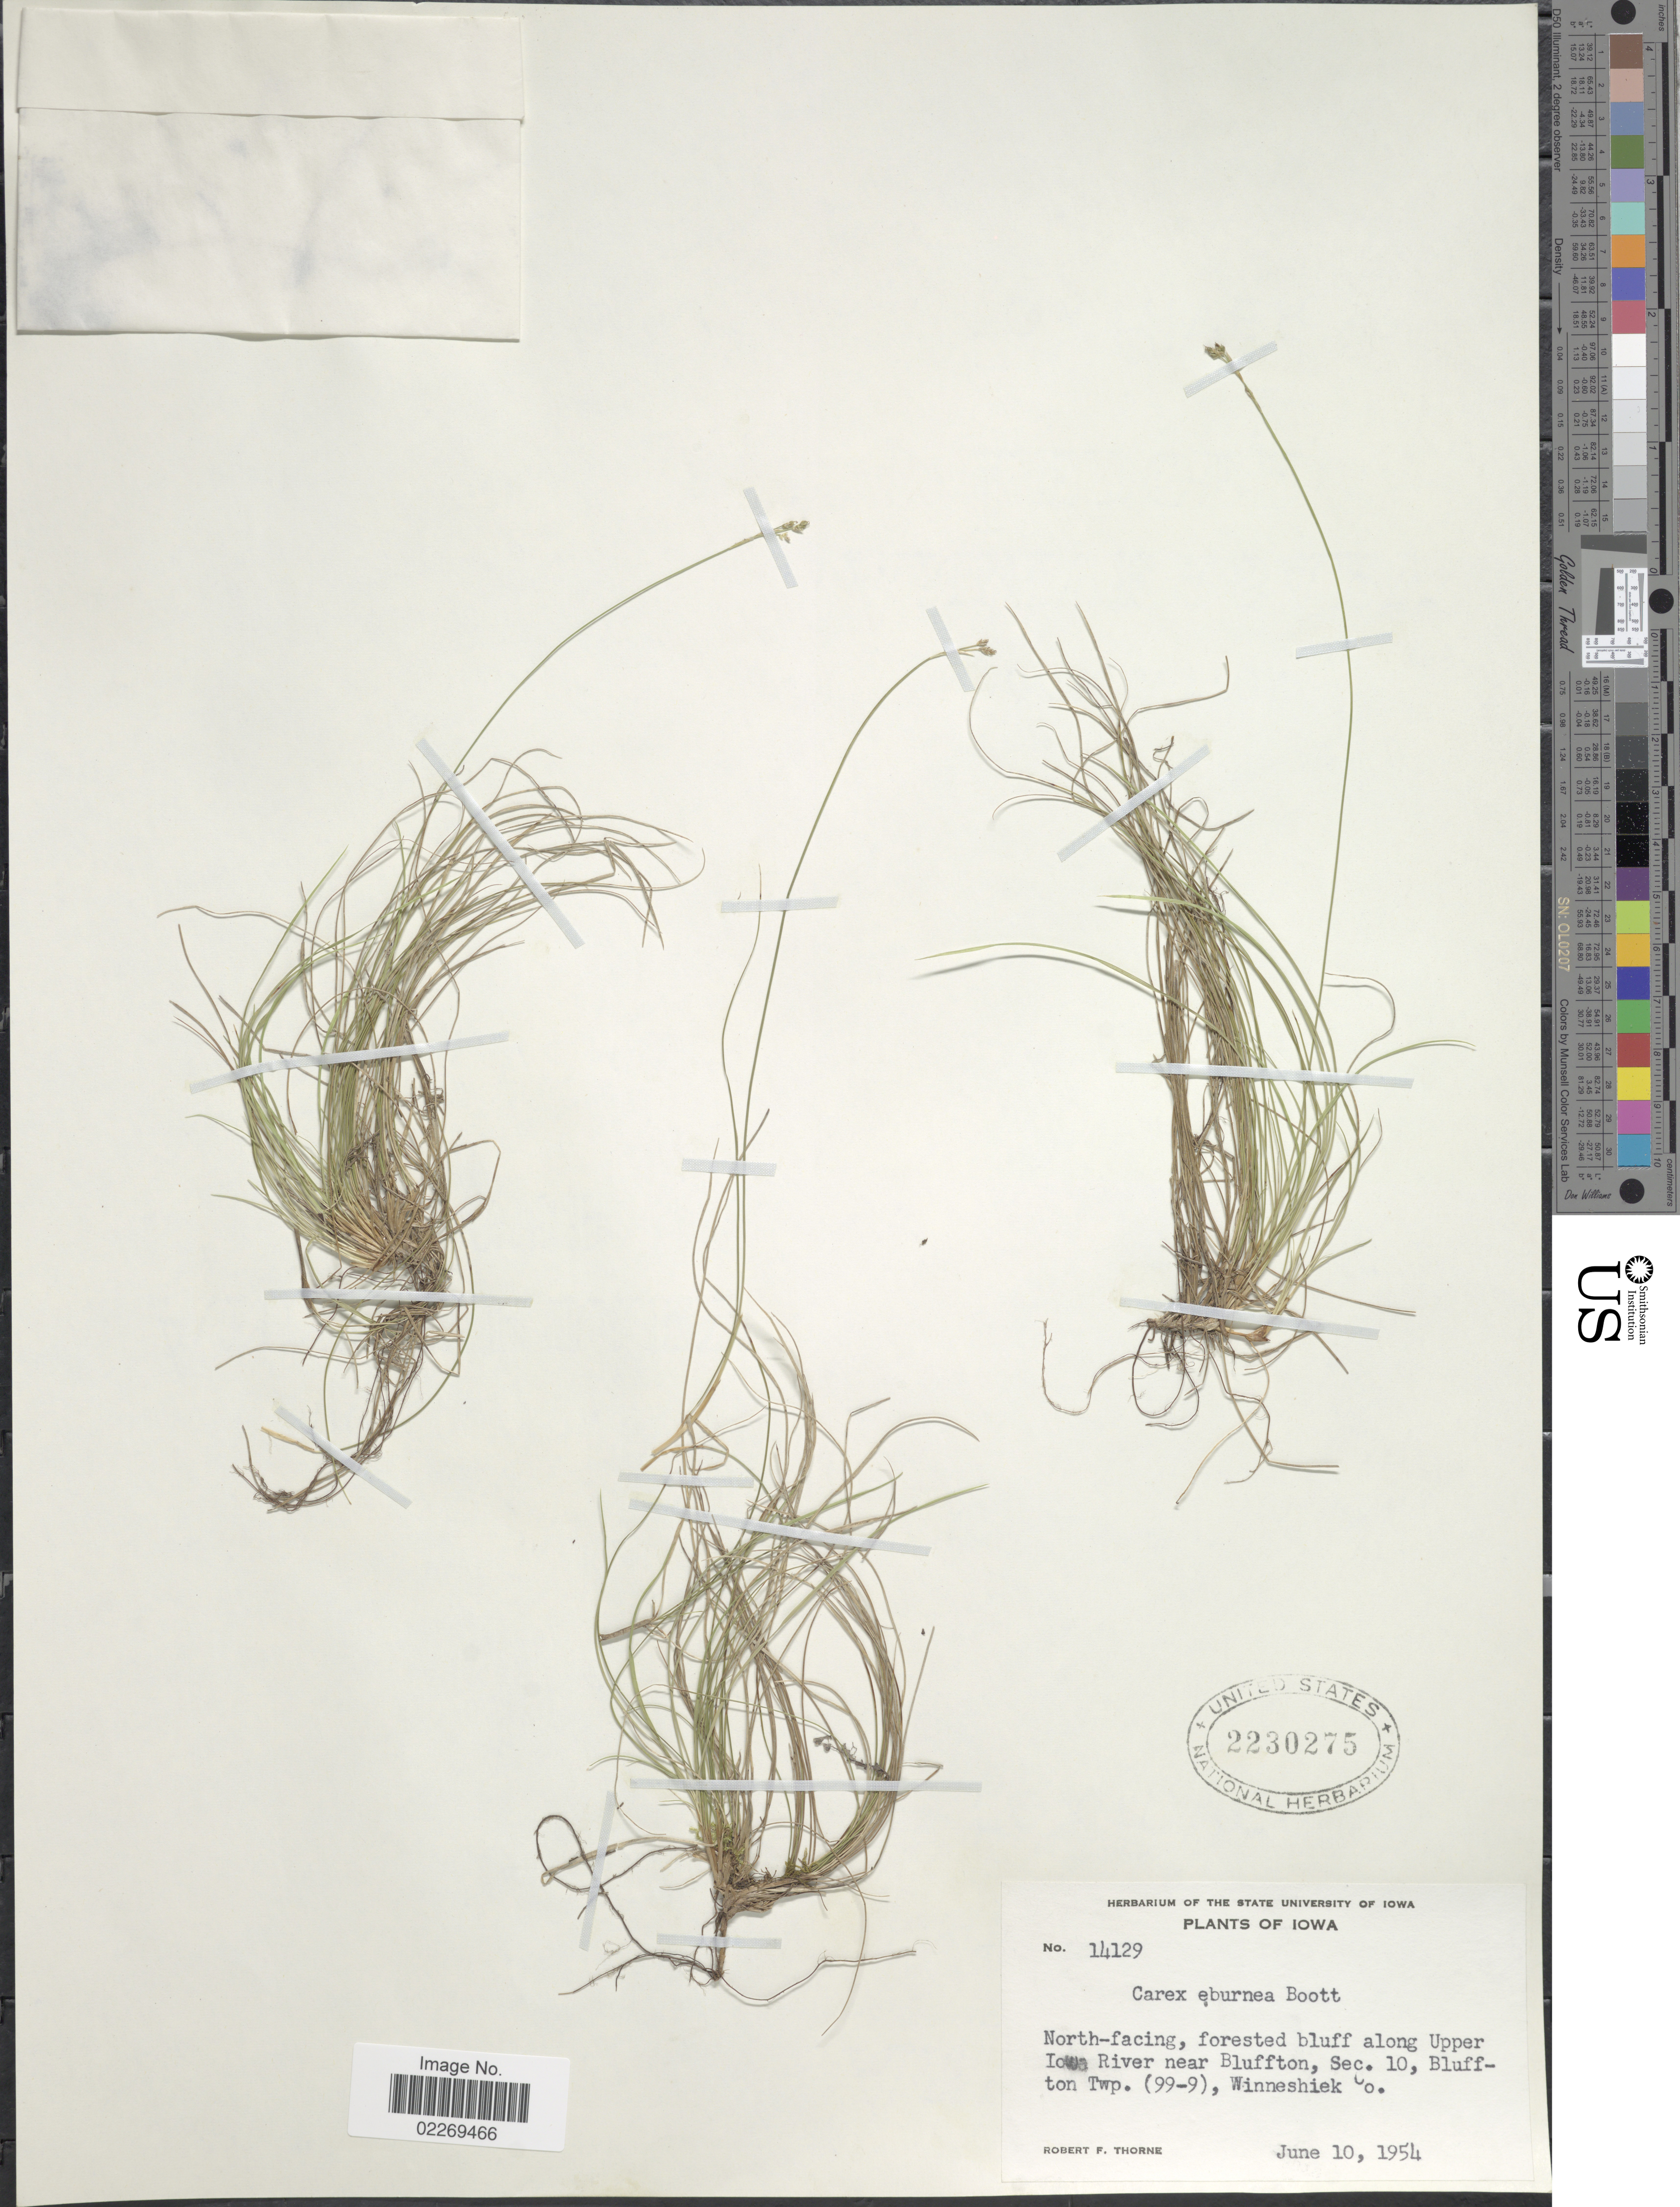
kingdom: Plantae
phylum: Tracheophyta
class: Liliopsida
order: Poales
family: Cyperaceae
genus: Carex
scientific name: Carex eburnea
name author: Boott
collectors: R. F. Thorne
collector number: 14129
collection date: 1954-06-10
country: United States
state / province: Iowa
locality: North-facing, forested bluff along Upper Iowa River near Blufton, Sec. 10, Blufton Twp., (99-9), Winneshiek Co.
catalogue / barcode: US 2230275